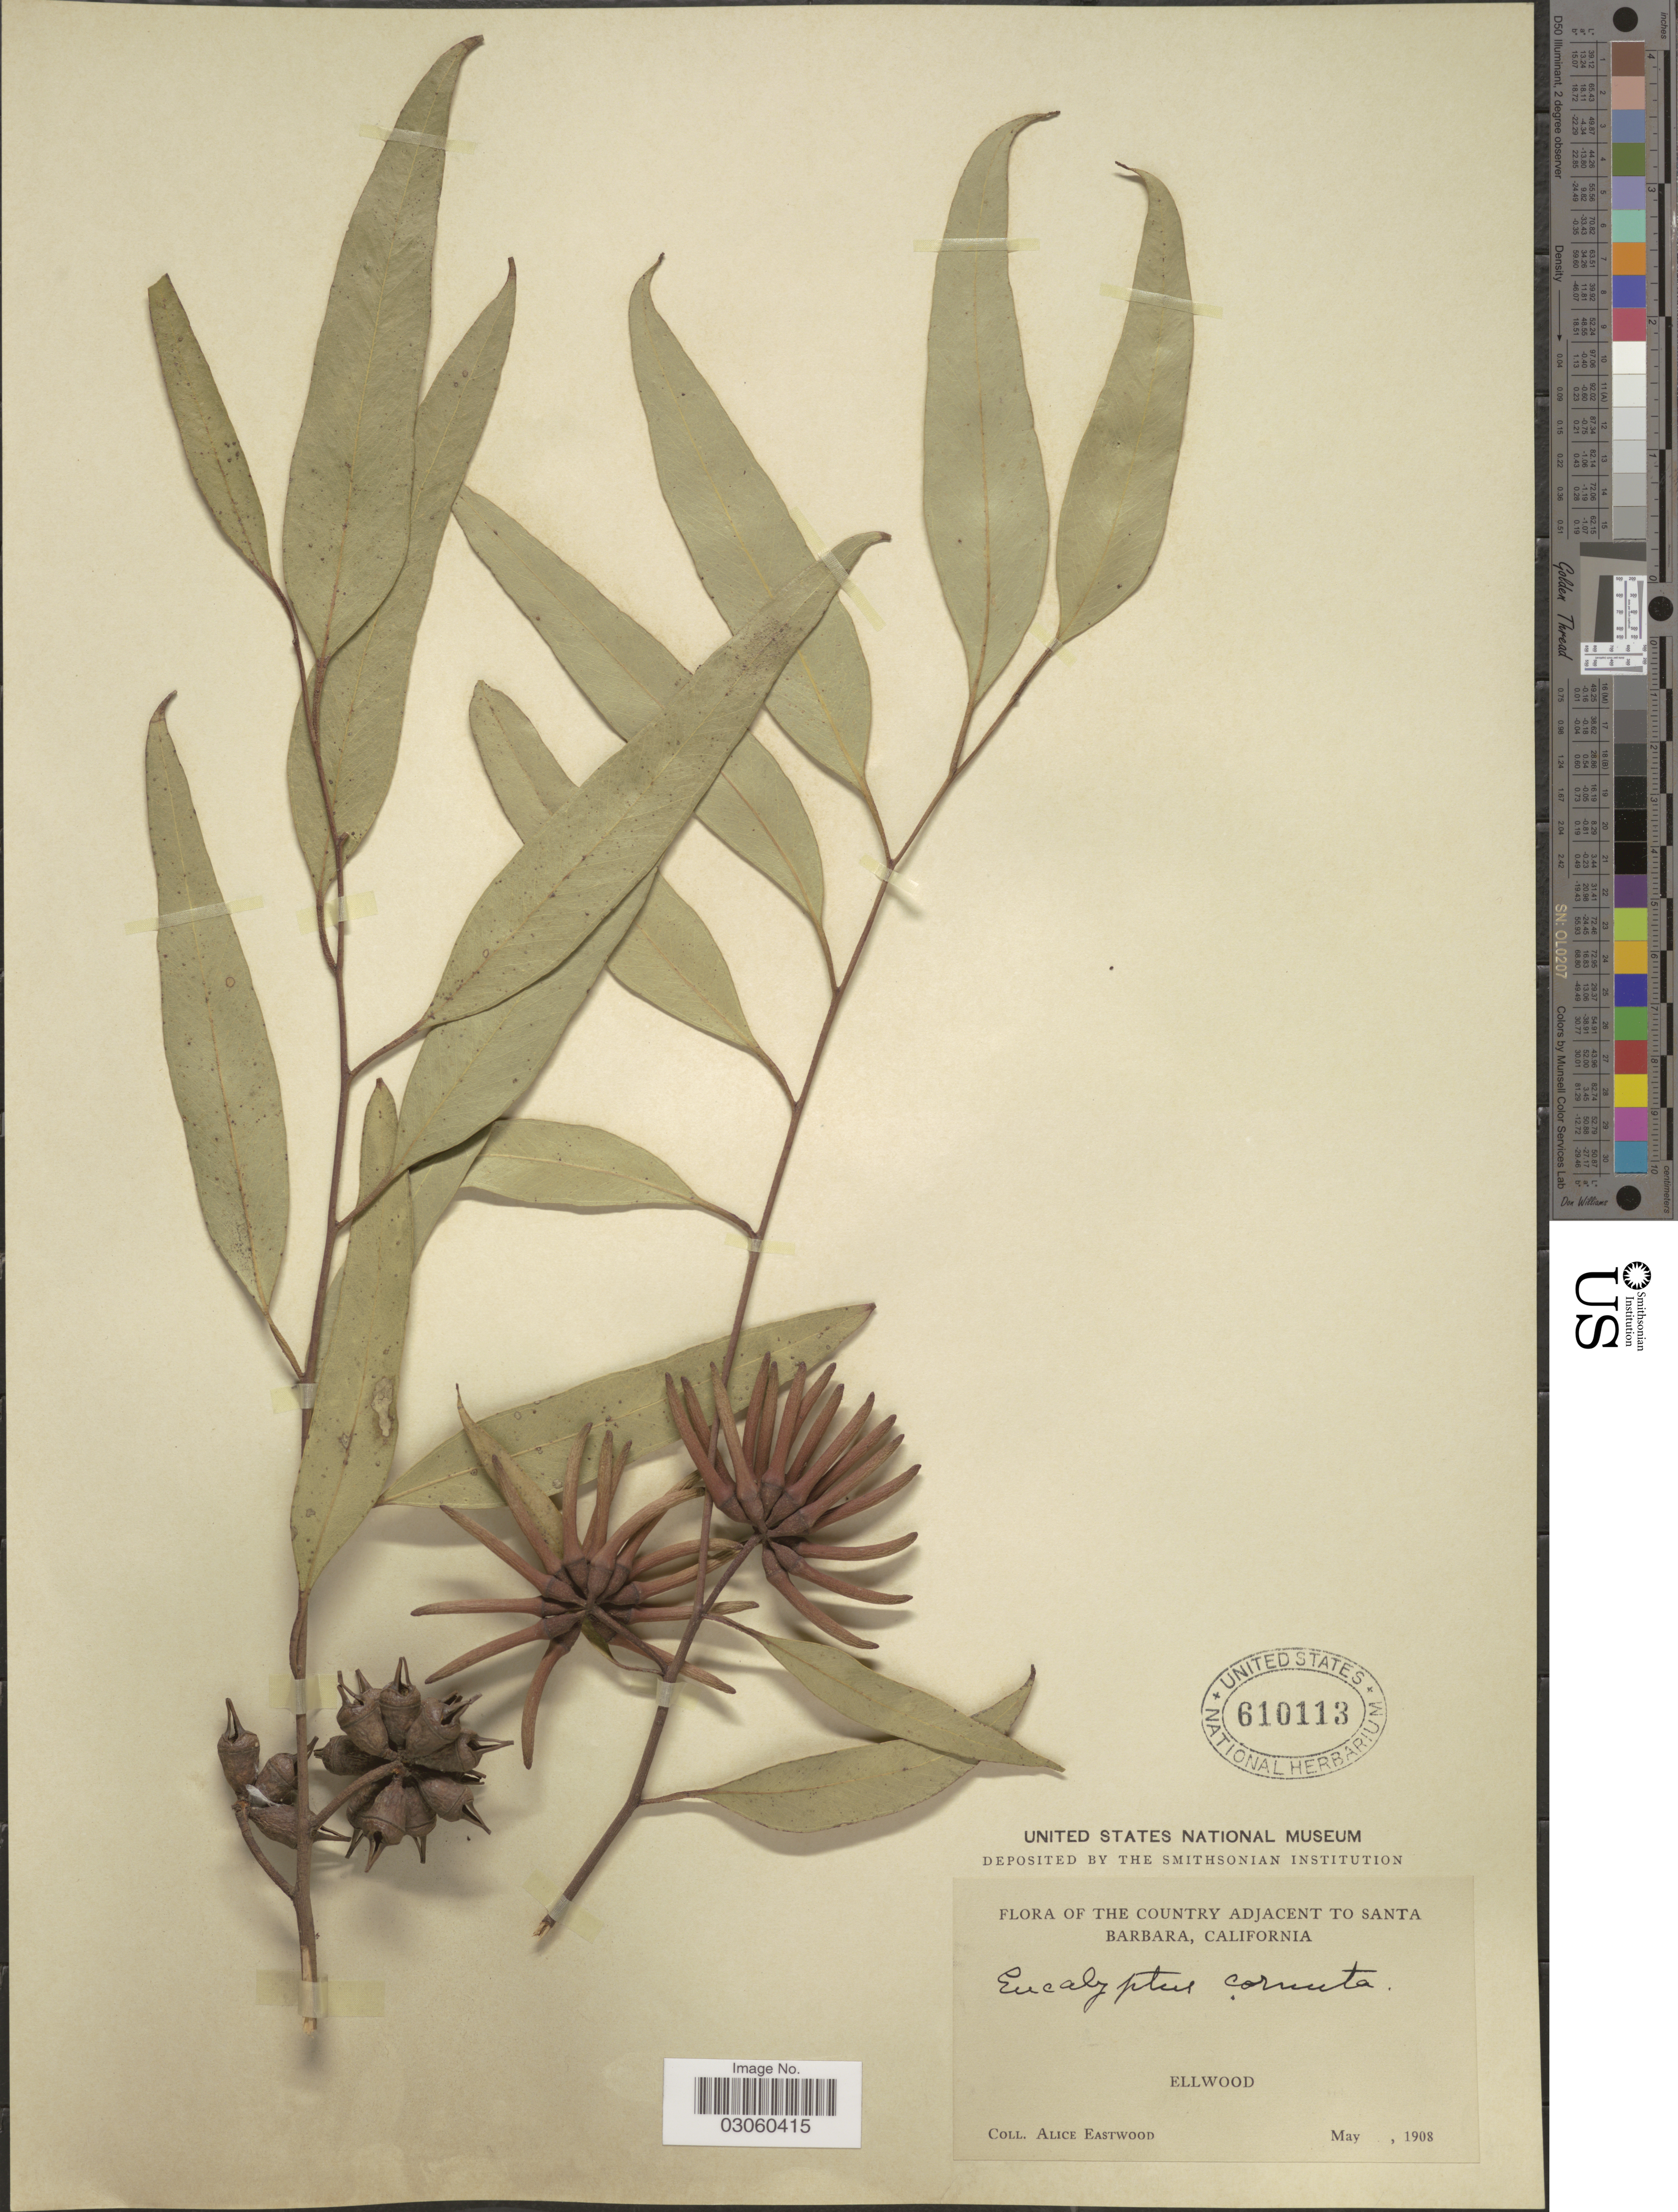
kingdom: Plantae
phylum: Tracheophyta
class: Magnoliopsida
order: Myrtales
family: Myrtaceae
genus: Eucalyptus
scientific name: Eucalyptus cornuta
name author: Labill.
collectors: A. Eastwood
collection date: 1908-05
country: United States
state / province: California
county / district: Santa Barbara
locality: Country adjacent to Santa Barbara. Ellwood.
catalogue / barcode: US 610113